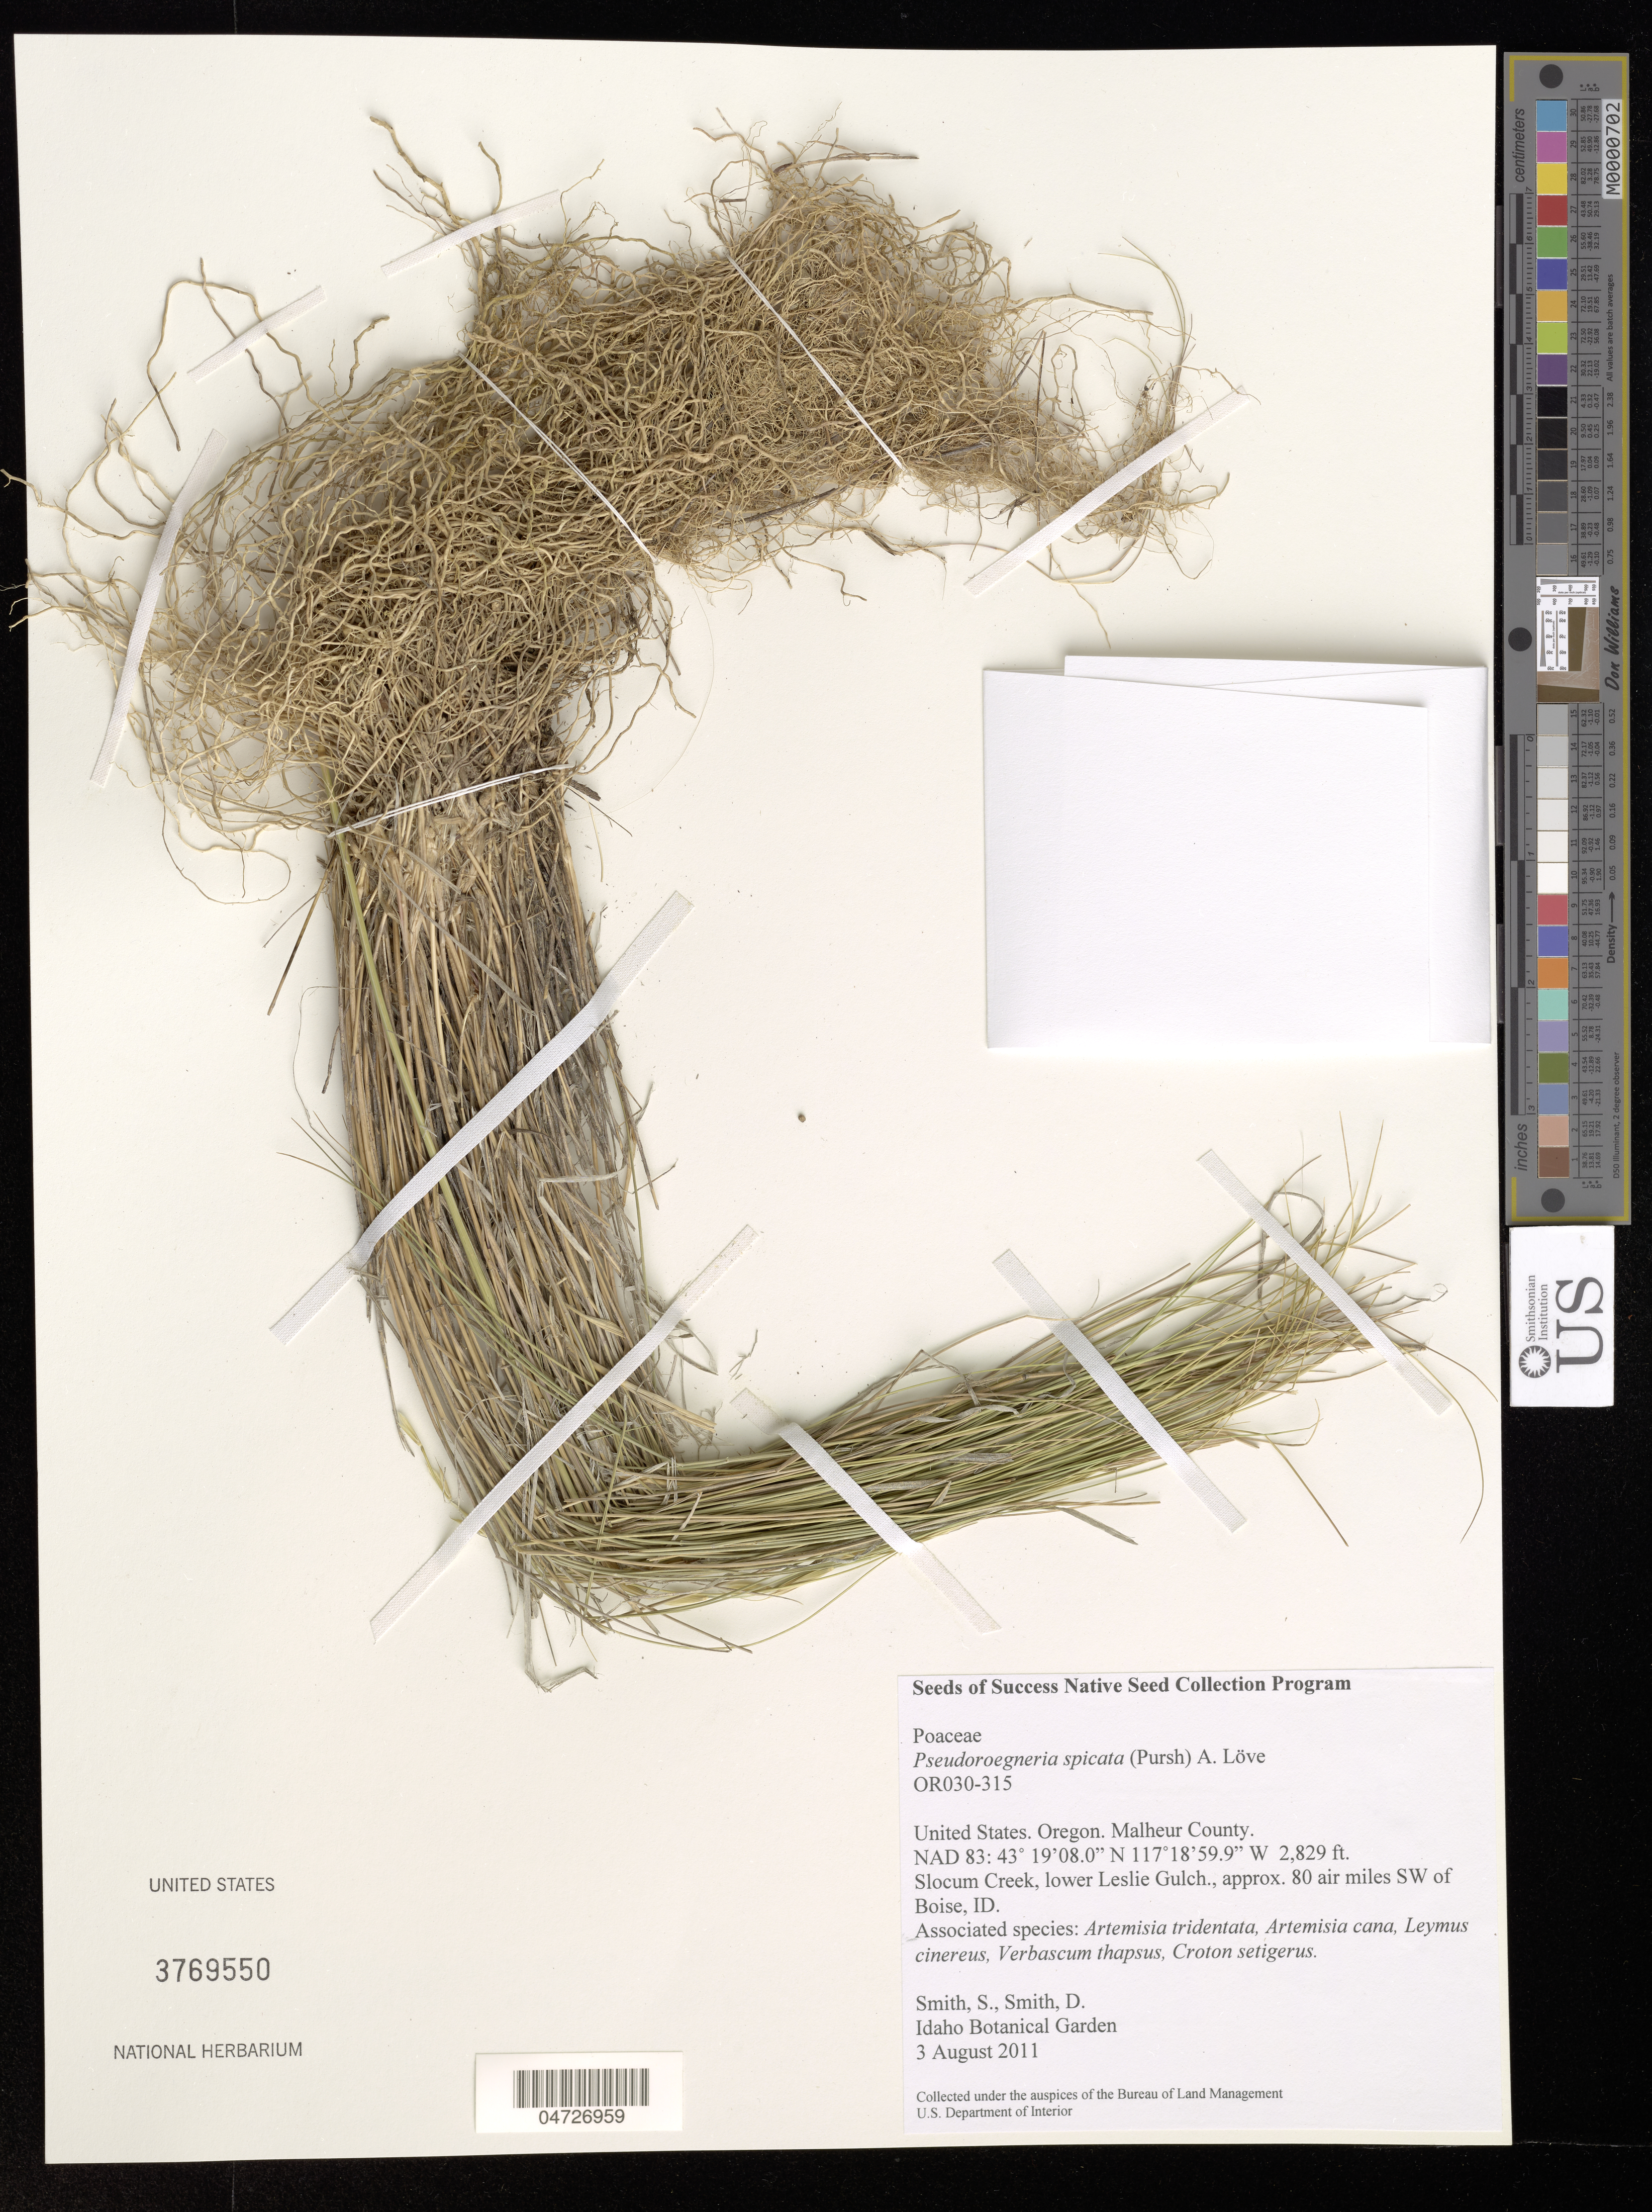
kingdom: Plantae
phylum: Tracheophyta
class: Liliopsida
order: Poales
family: Poaceae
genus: Pseudoroegneria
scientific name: Pseudoroegneria spicata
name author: (Pursh) Á. Löve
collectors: S. Smith & D. Smith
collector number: OR030-315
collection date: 2011-08-03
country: United States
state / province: Oregon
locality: Malheur County. Slocum Creek, lower Leslie Gulch., approx. 80 air miles SW of Boise, ID.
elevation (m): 862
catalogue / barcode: US 3769550